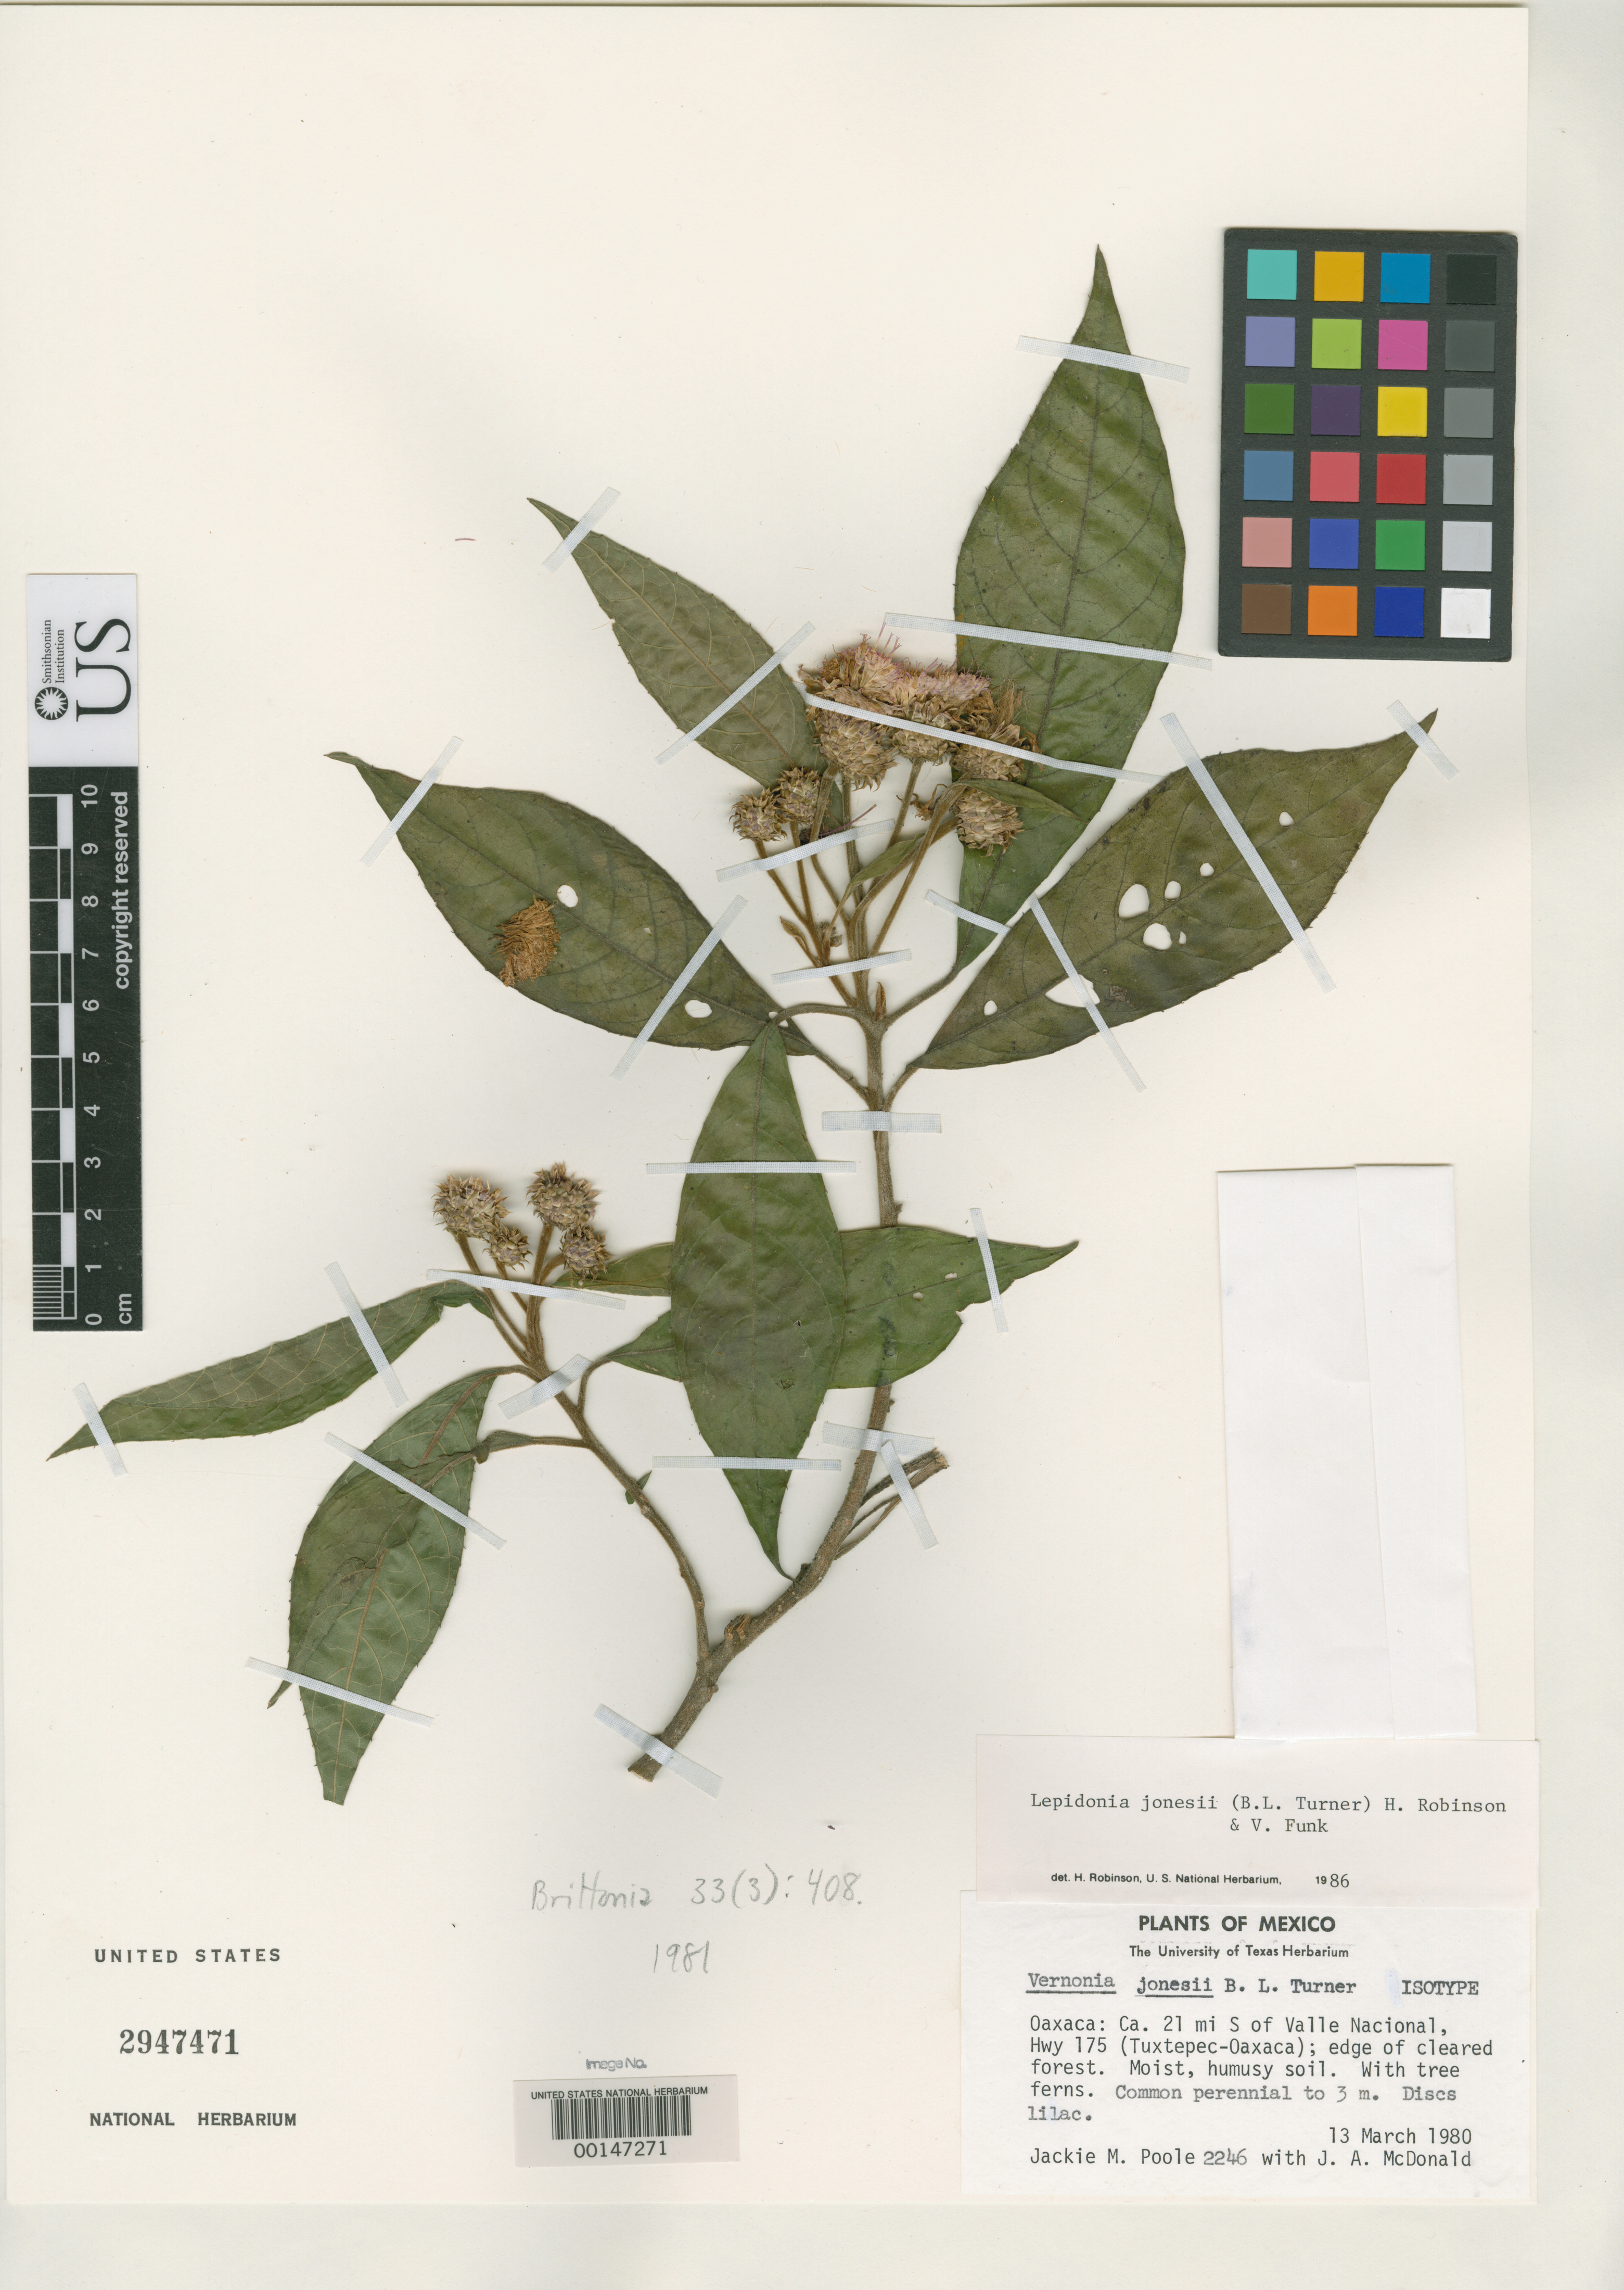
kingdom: Plantae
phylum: Tracheophyta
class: Magnoliopsida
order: Asterales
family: Asteraceae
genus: Vernonia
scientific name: Vernonia jonesii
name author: B.L. Turner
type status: Isotype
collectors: J. M. Poole & J. A. McDonald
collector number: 2246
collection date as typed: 13 Mar 1980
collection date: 1980-03-13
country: Mexico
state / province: Oaxaca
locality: Ca. 21 mi. S. of Valle Nacional, hwy 175 (Tuxtepec - Oaxaca).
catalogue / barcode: US 2947471